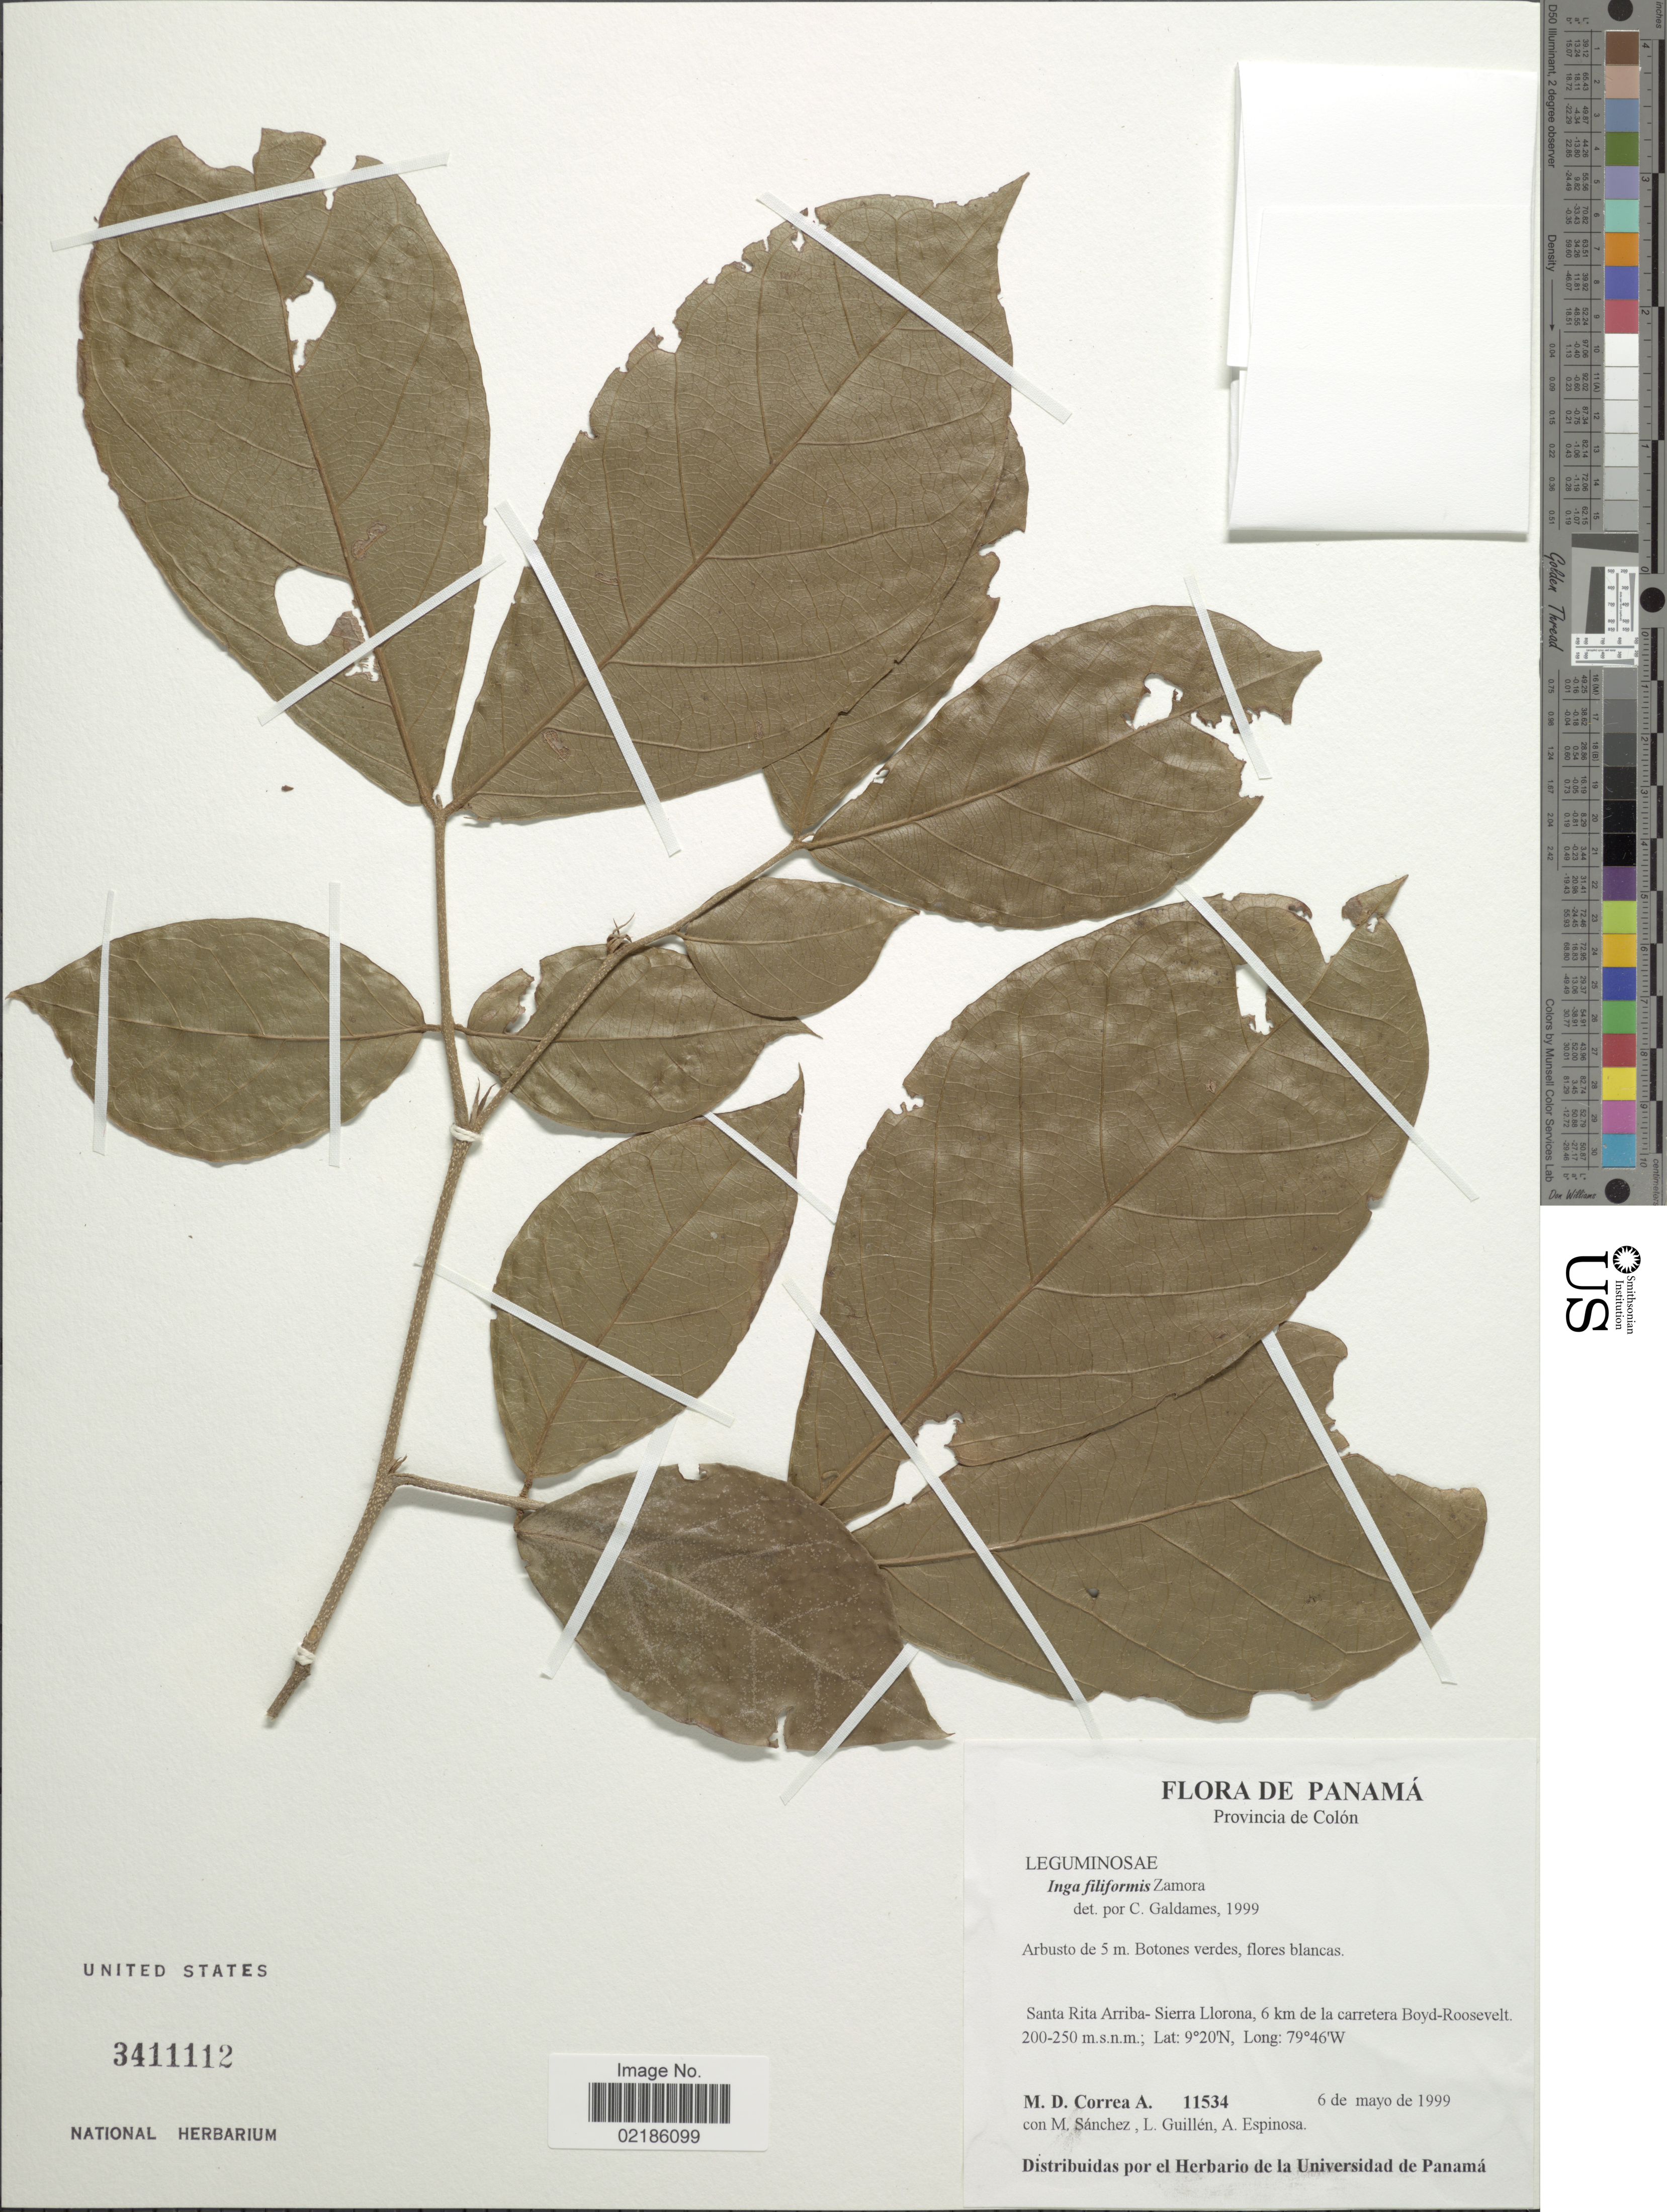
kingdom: Plantae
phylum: Tracheophyta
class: Magnoliopsida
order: Fabales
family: Fabaceae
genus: Inga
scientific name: Inga filiformis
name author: N. Zamora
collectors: M. D. Corrêa-A., M. Sánchez, L. Guillén & A. Espinosa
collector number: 11534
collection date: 1999-05-06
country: Panama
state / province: Colón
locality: Santa Rita Arriba- Sierra Llorana, 6 km de la carretera Boyd-Roosevelt.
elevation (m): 200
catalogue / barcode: US 3411112